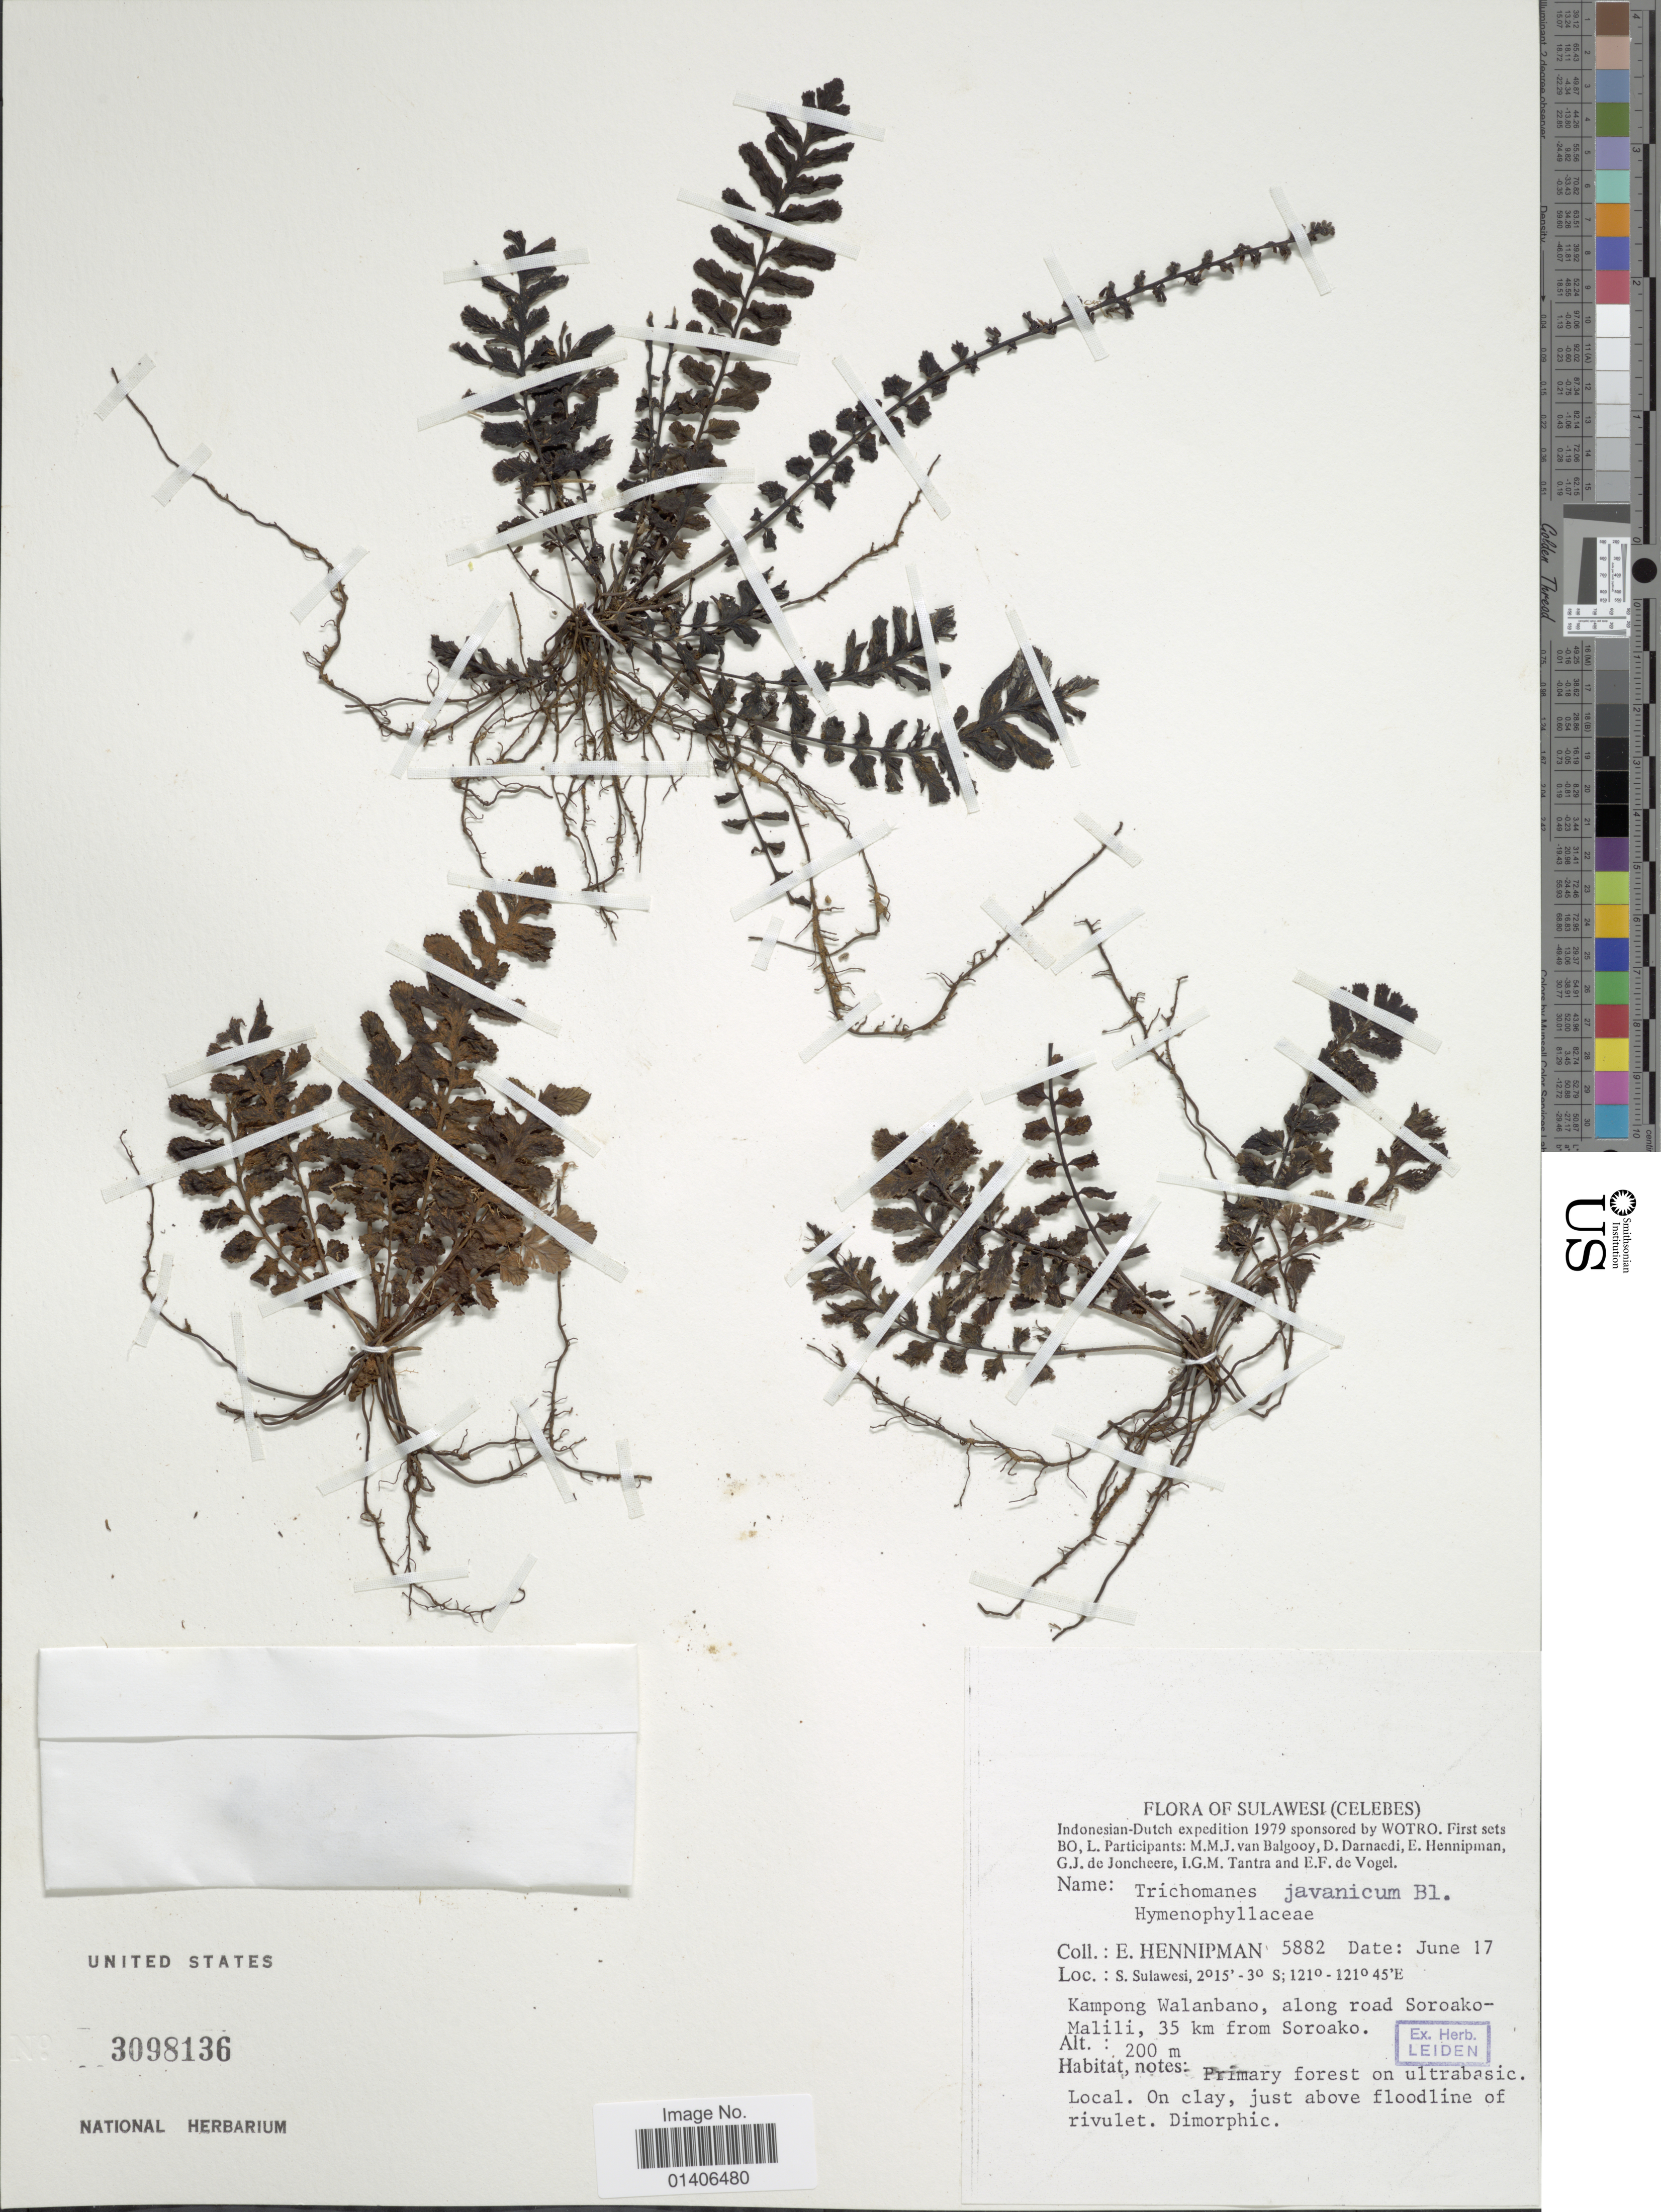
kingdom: Plantae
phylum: Tracheophyta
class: Polypodiopsida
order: Hymenophyllales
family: Hymenophyllaceae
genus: Cephalomanes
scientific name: Cephalomanes javanicum var. javanicum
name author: C. Presl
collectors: E. Hennipman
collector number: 5882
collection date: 1979-06-17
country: Indonesia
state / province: Sulawesi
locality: (Celebes), S. Sulawesi, Kampong Walanbano, along road Soroako-Malili, 35 km from Soroako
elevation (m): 200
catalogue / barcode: US 3098136